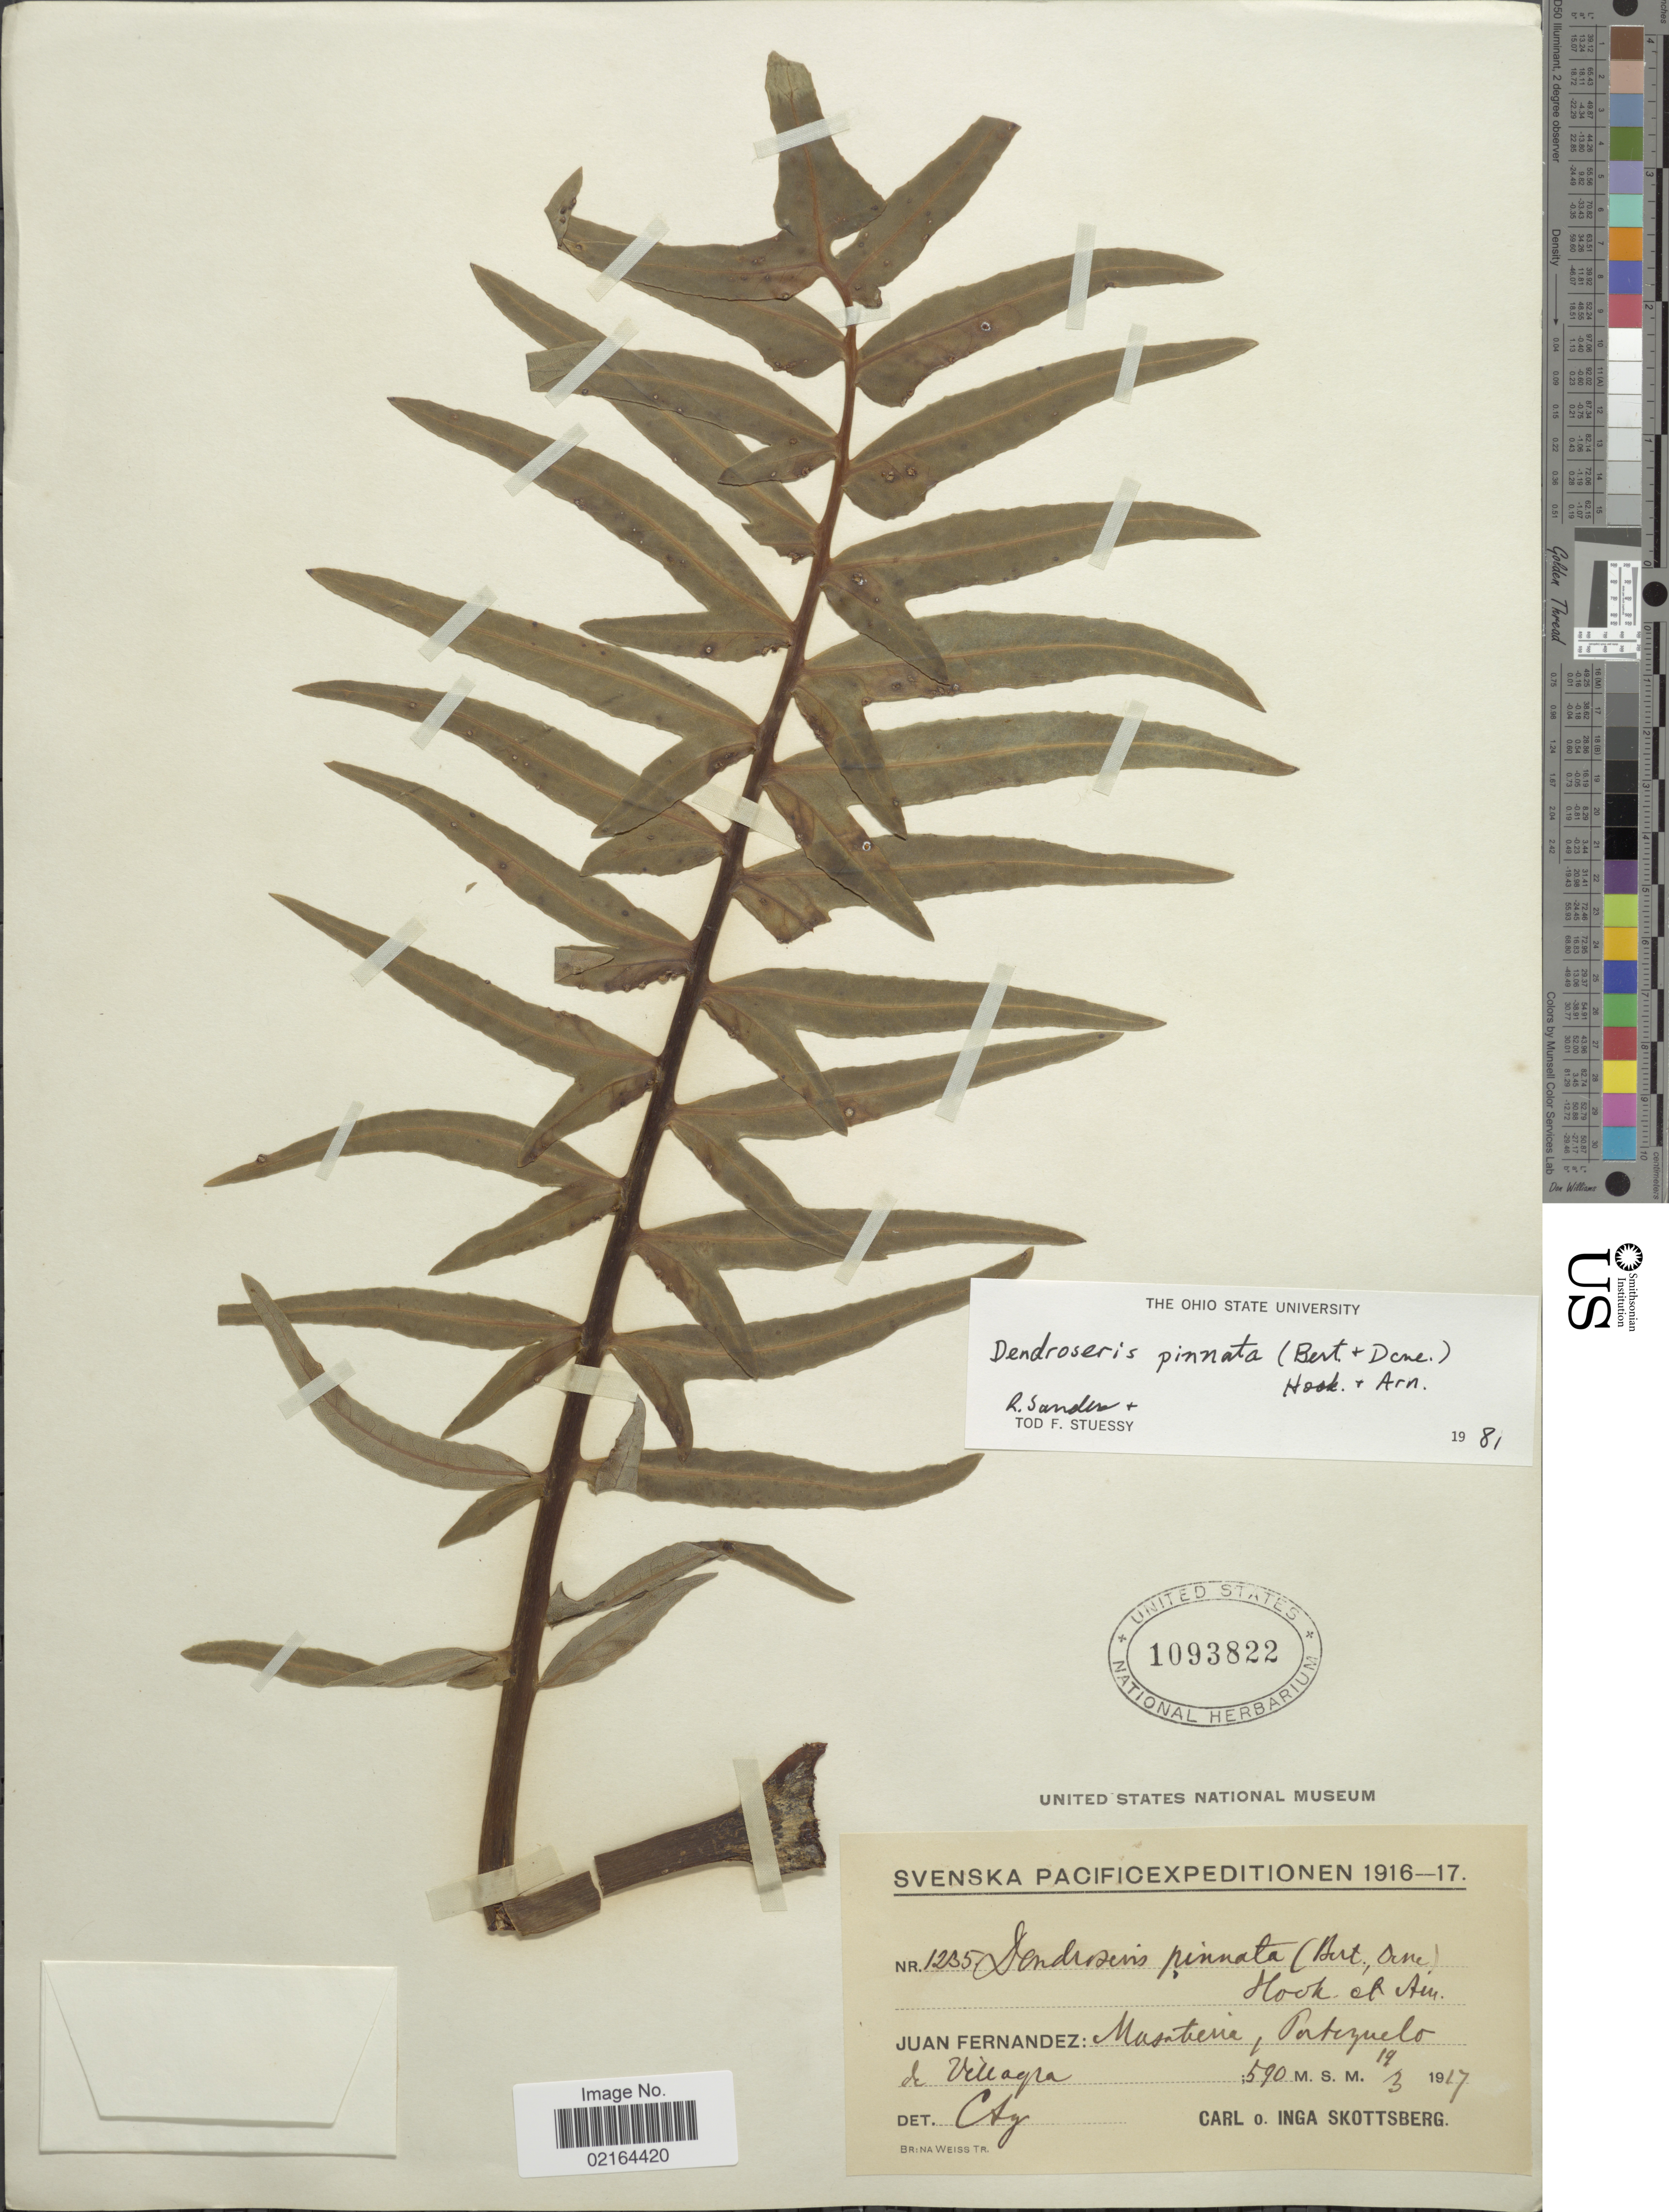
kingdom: Plantae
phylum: Tracheophyta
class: Magnoliopsida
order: Asterales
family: Asteraceae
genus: Sonchus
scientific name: Sonchus pinnatus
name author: Aiton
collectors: C. Skottsberg & I. Skottsberg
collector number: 1235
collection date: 1917-03-19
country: Chile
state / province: Valparaíso (V)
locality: Svenska Pacific, Juan Fernandez: Masatierra, Porteguelo de Villagra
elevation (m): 590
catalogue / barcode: US 1093822